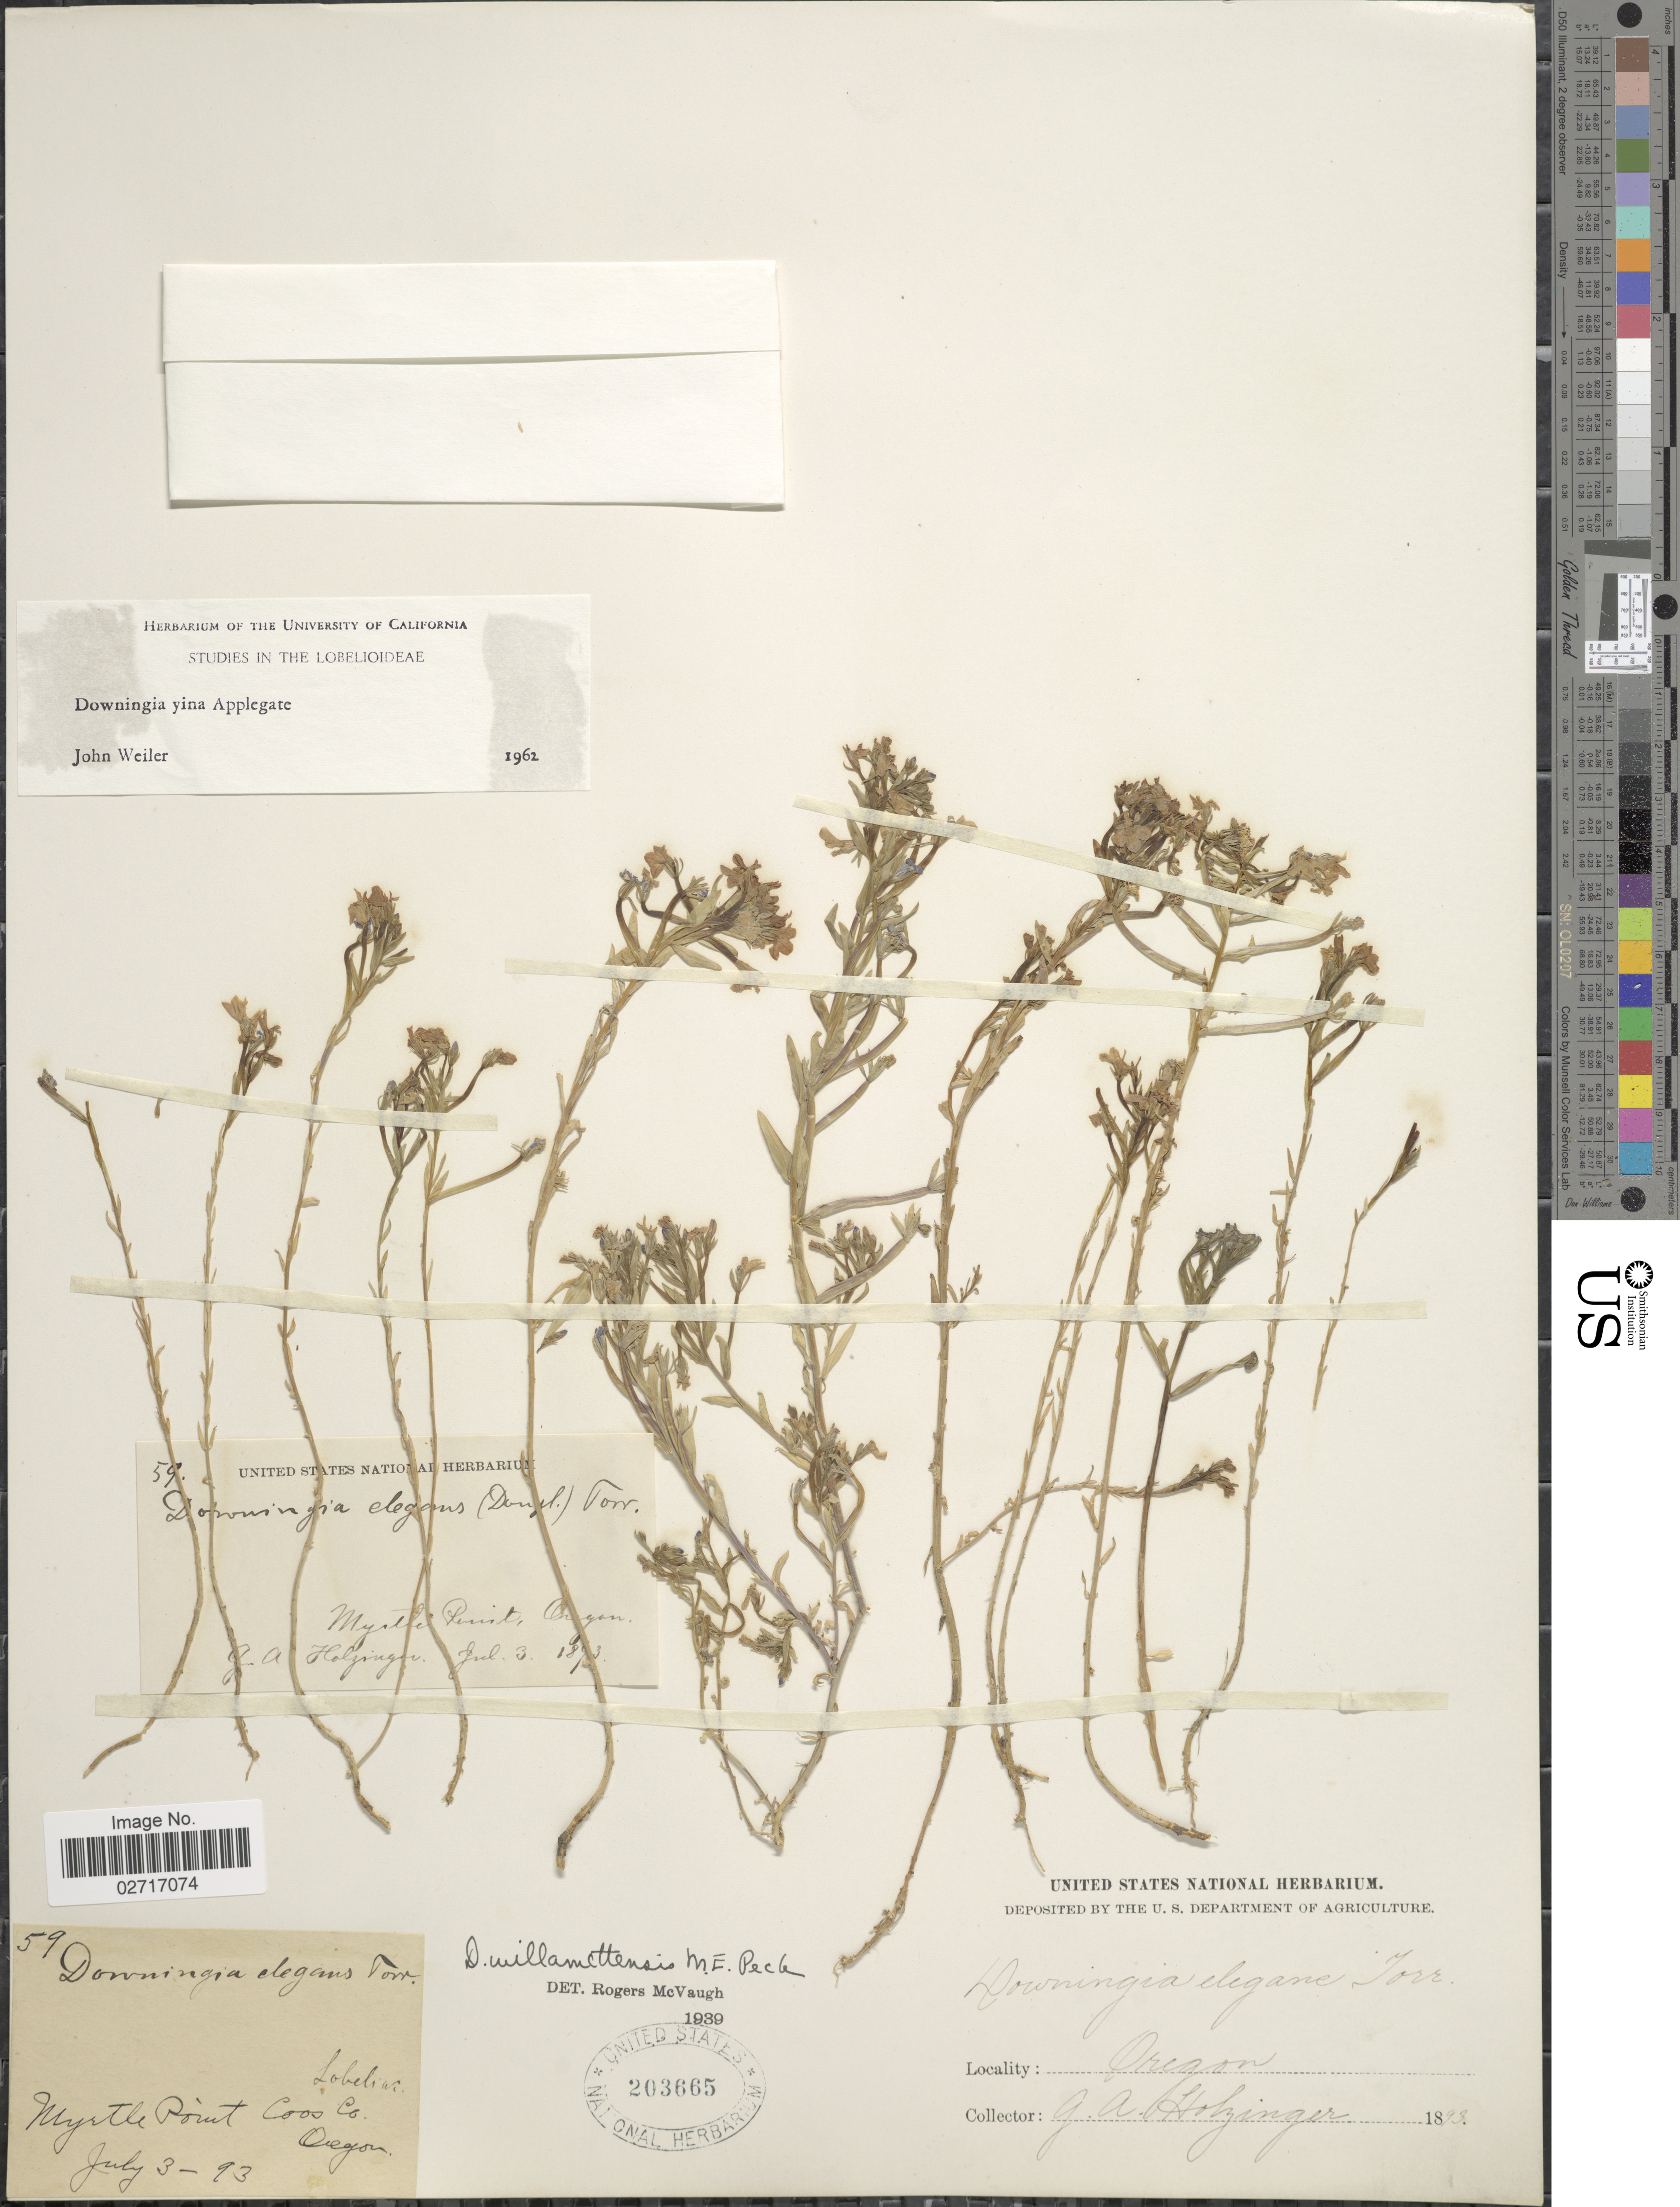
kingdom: Plantae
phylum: Tracheophyta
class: Magnoliopsida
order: Asterales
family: Campanulaceae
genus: Downingia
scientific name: Downingia yina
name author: Applegate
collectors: G. A. Holzinger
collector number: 59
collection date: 1893-07-03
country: United States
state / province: Oregon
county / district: Coos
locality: Myrtle Point, Coos Co.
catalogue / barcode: US 203665